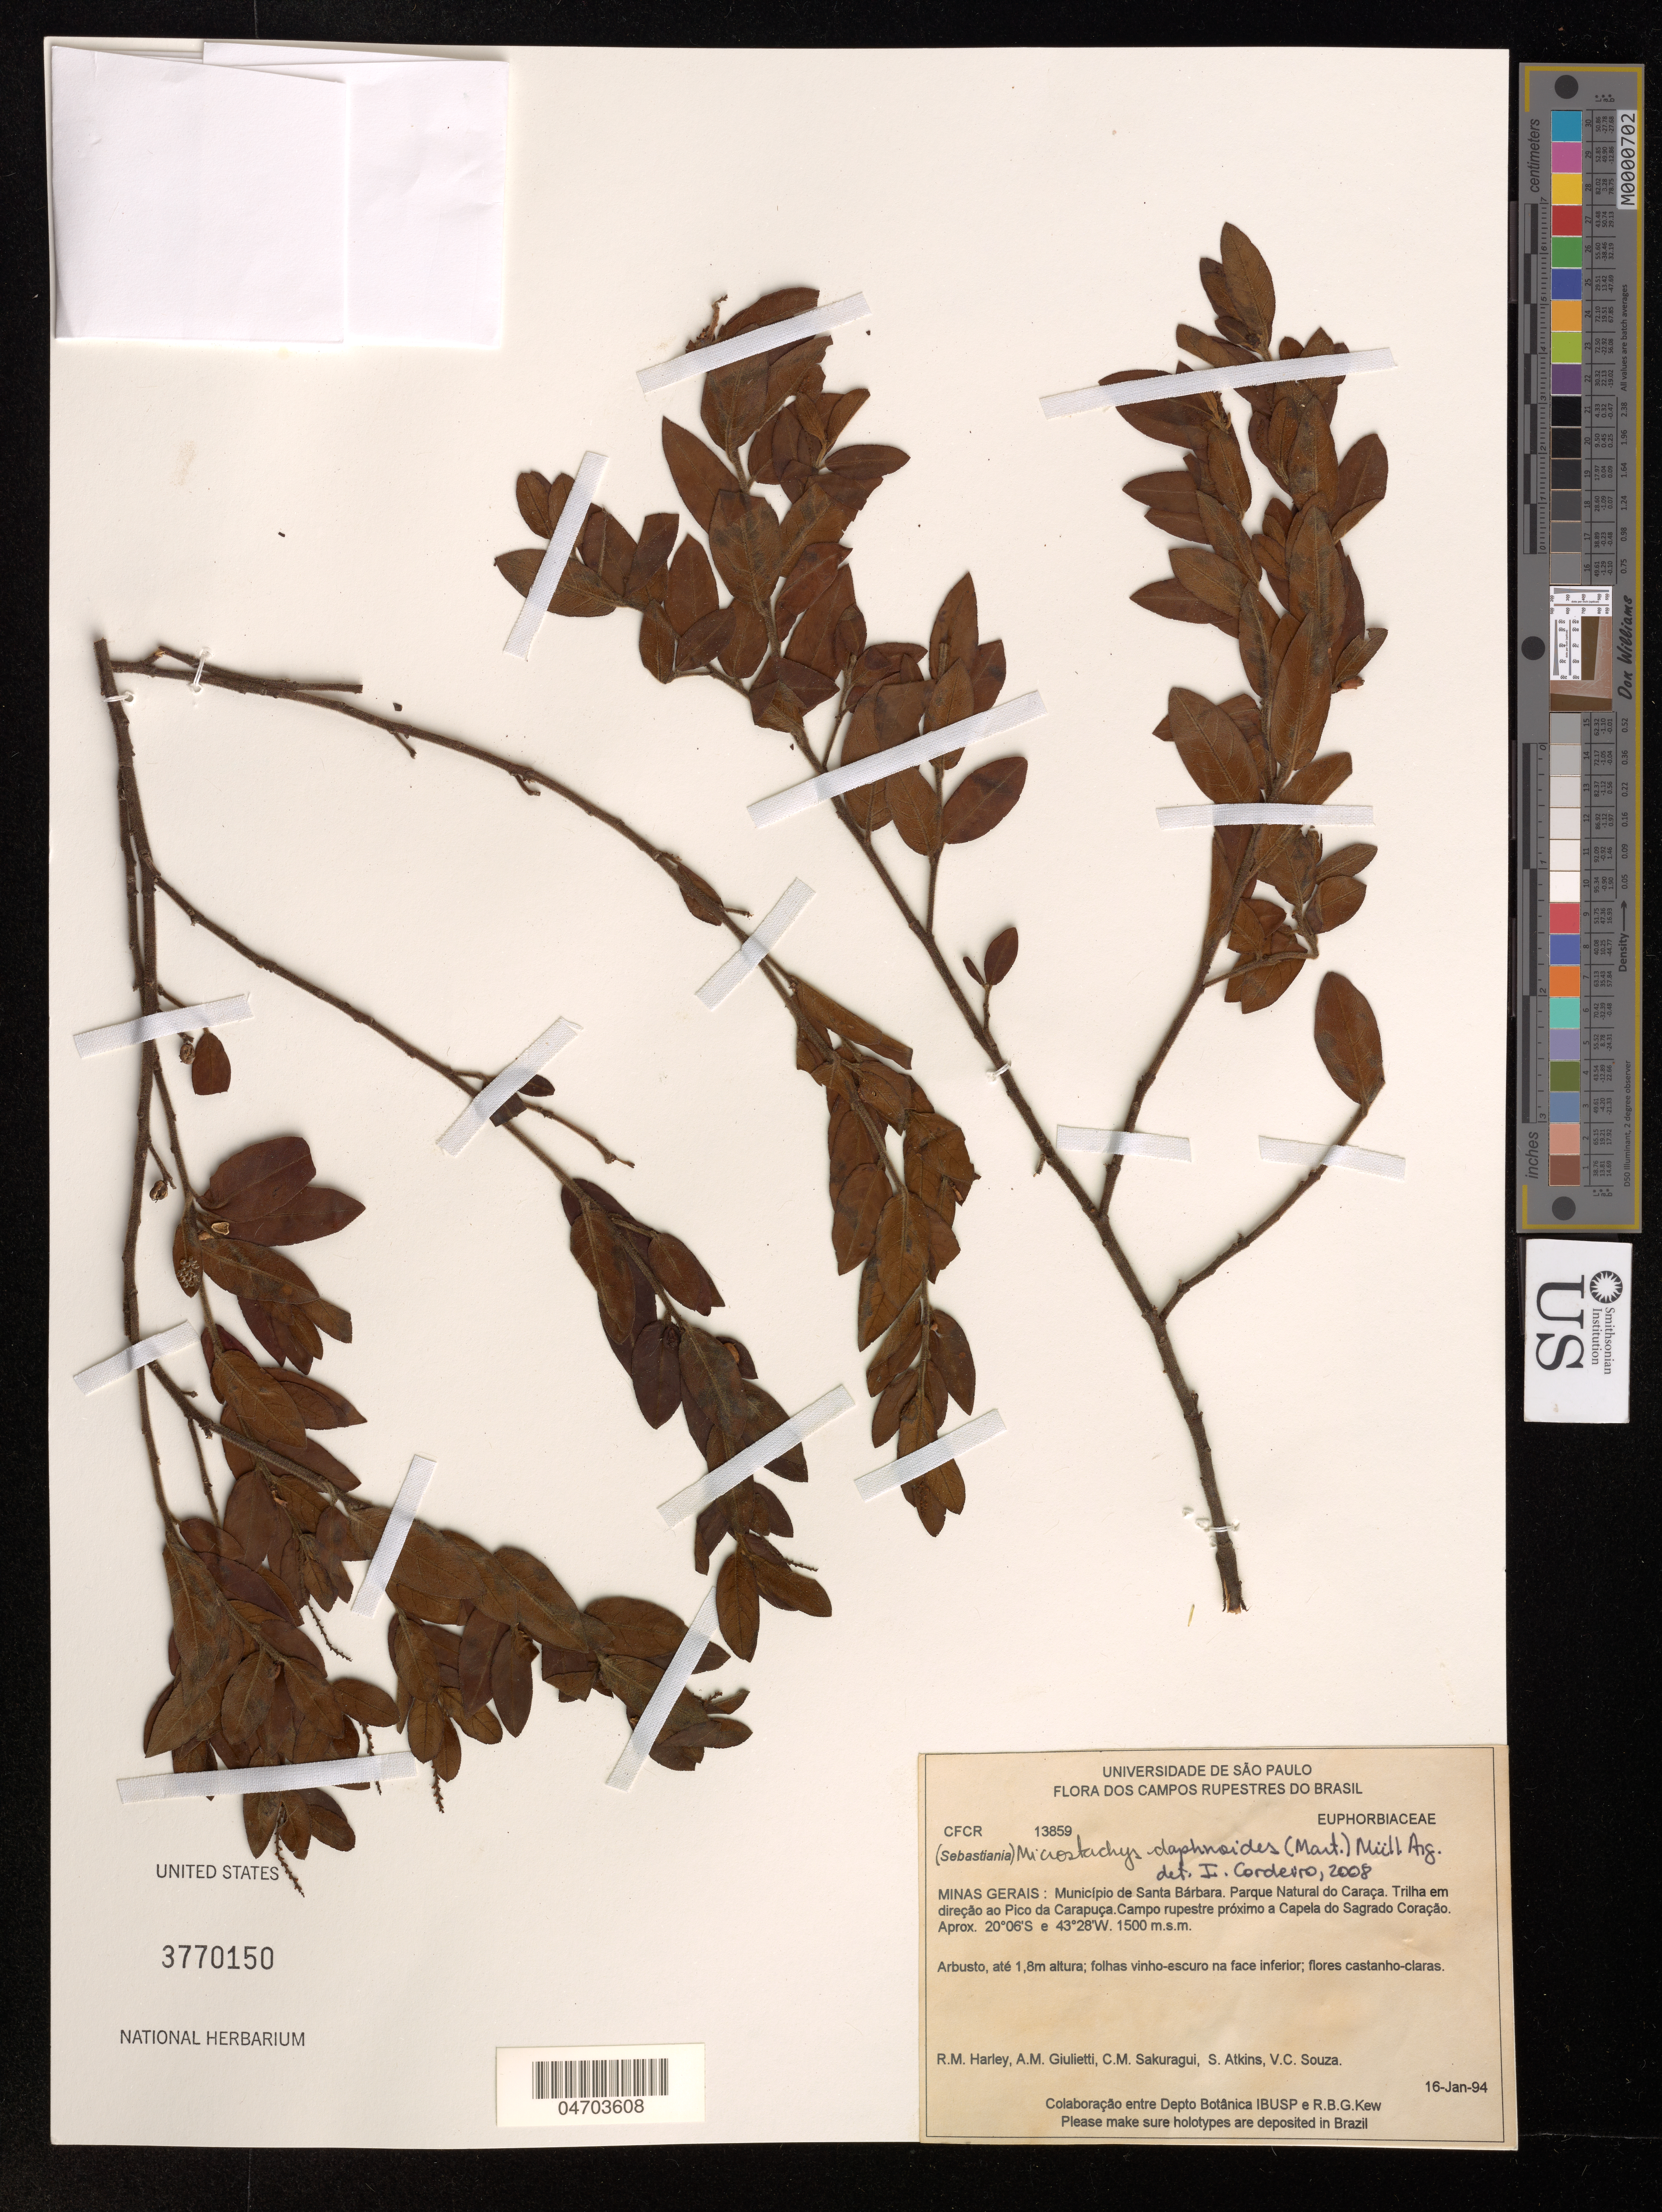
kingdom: Plantae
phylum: Tracheophyta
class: Magnoliopsida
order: Malpighiales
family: Euphorbiaceae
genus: Microstachys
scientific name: Microstachys daphnoides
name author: (Mart.) F. Dietr.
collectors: R. M. Harley, A. Giulietti, C. M. Sakuragui & S. Atkins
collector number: CFCR 13859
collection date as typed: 16 Jan 94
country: Brazil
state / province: Minas Gerais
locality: Município de Santa Bárbara, Parque Natural do Caraça, Trilha em direção ao Pico da Carapuça, Campo rupestre próximo a Capela do Sagrado Coração.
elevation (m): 1500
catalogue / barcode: US 3770150